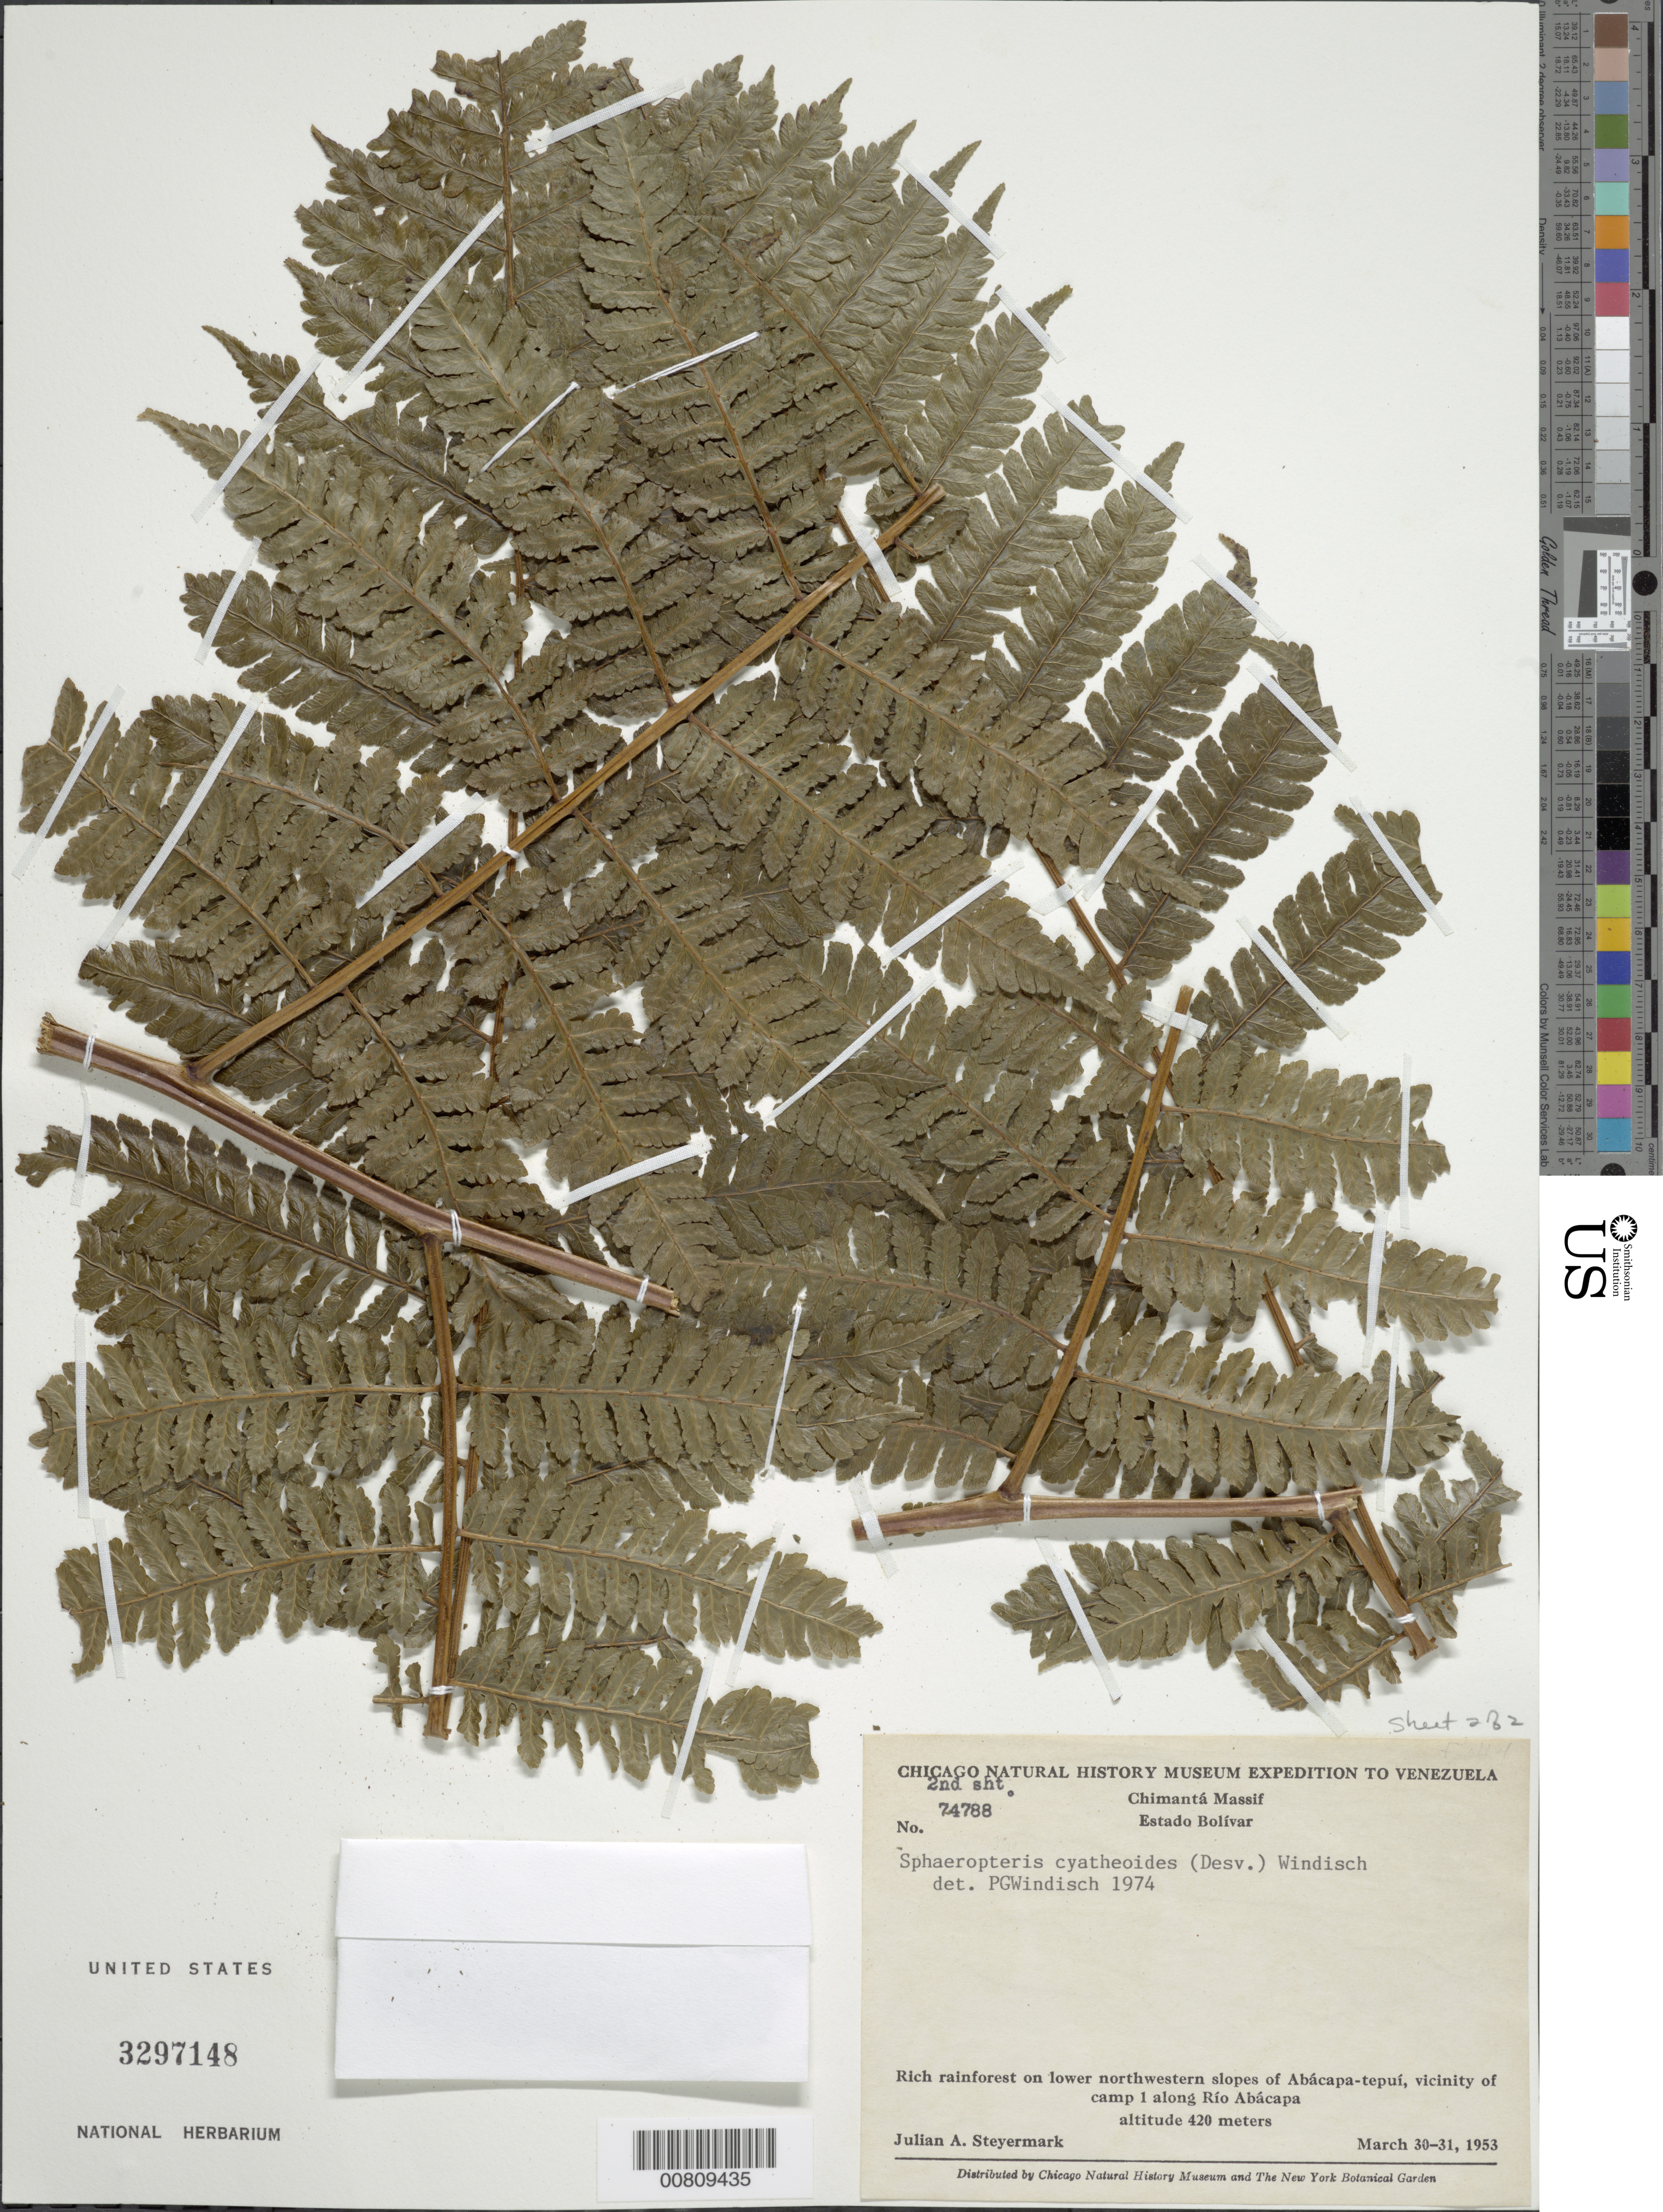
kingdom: Plantae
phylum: Tracheophyta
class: Polypodiopsida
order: Cyatheales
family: Cyatheaceae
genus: Cyathea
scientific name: Cyathea cyatheoides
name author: (Desv.) K.U. Kramer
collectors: J. Steyermark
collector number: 74788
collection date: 1953-03-30/1953-03-31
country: Venezuela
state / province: Bolivar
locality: Chimantá Massif. Estado Bolívar. Rich rainforest on lower northwestern slopes of Abácapa-tepuí, vicinity of camp 1 along Rí Abácapa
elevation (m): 420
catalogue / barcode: US 3297148